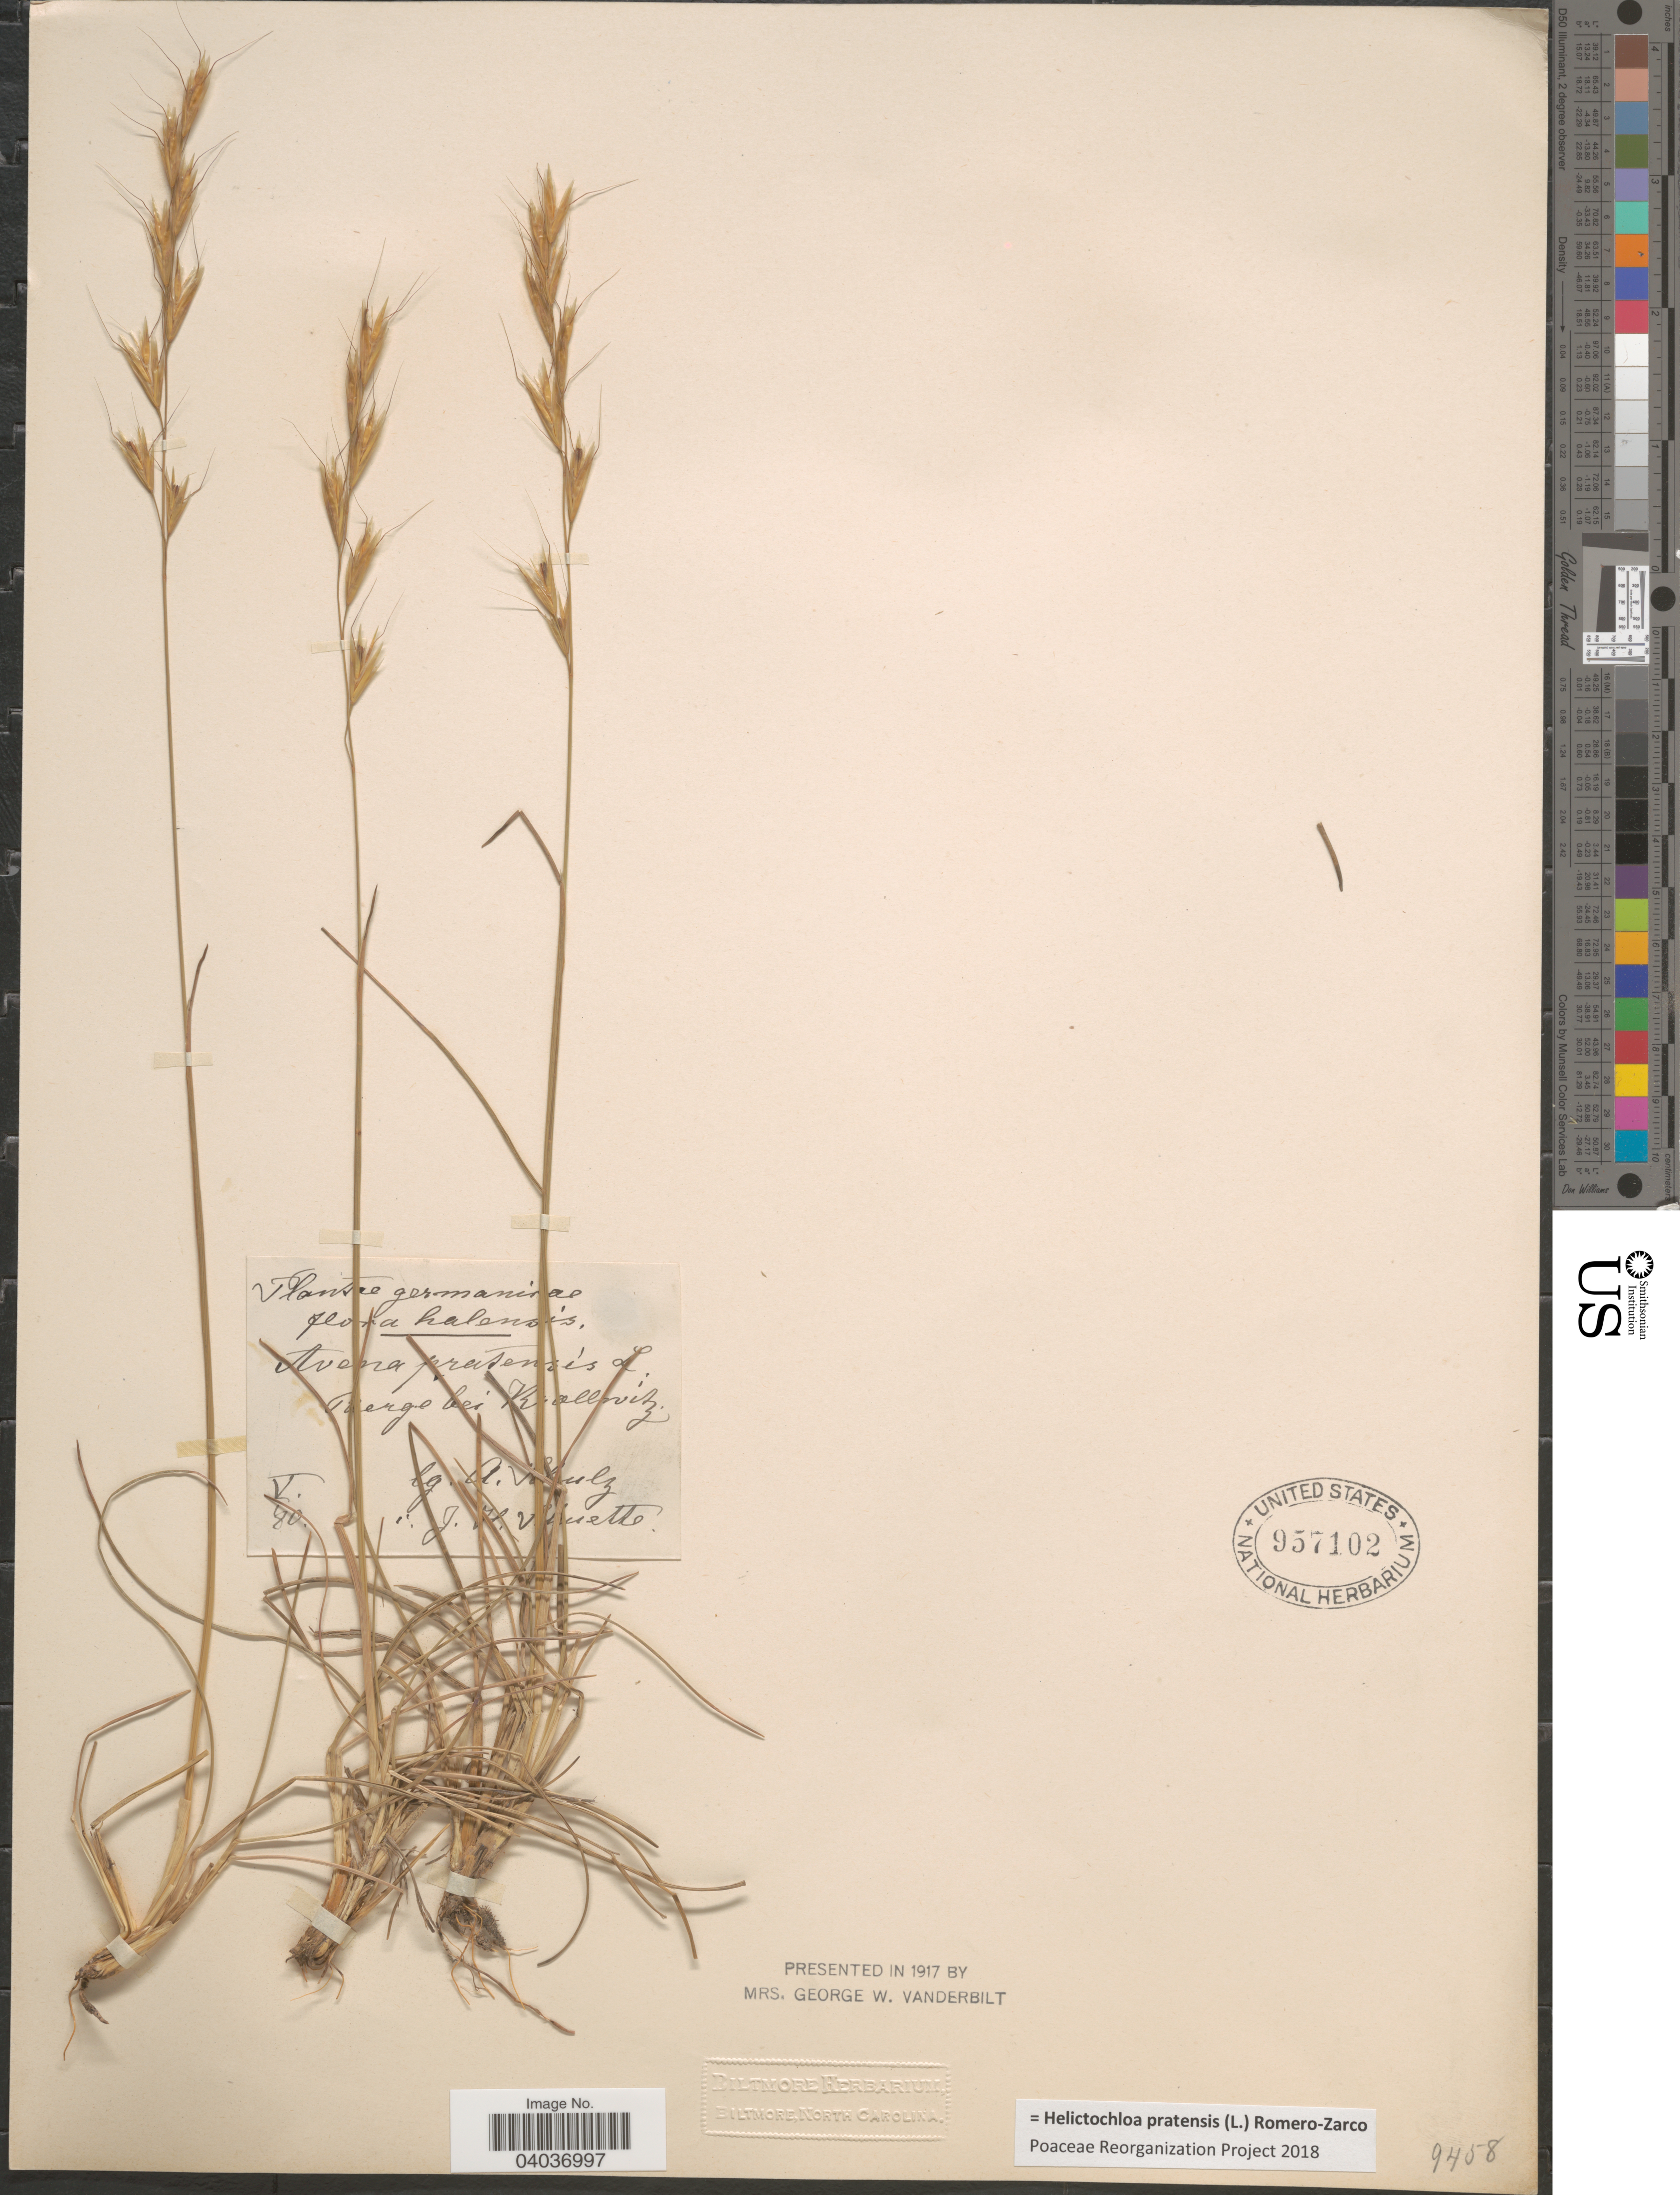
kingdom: Plantae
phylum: Tracheophyta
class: Liliopsida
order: Poales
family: Poaceae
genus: Helictochloa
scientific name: Helictochloa pratensis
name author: (L.) Romero-Zarco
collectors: A. Schulz & J. H. Schuette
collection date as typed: Transcribed d/m/y: /5/80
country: Germany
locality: Flora Halensis. Berge bei Krallwitz [interpreted].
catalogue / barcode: US 957102